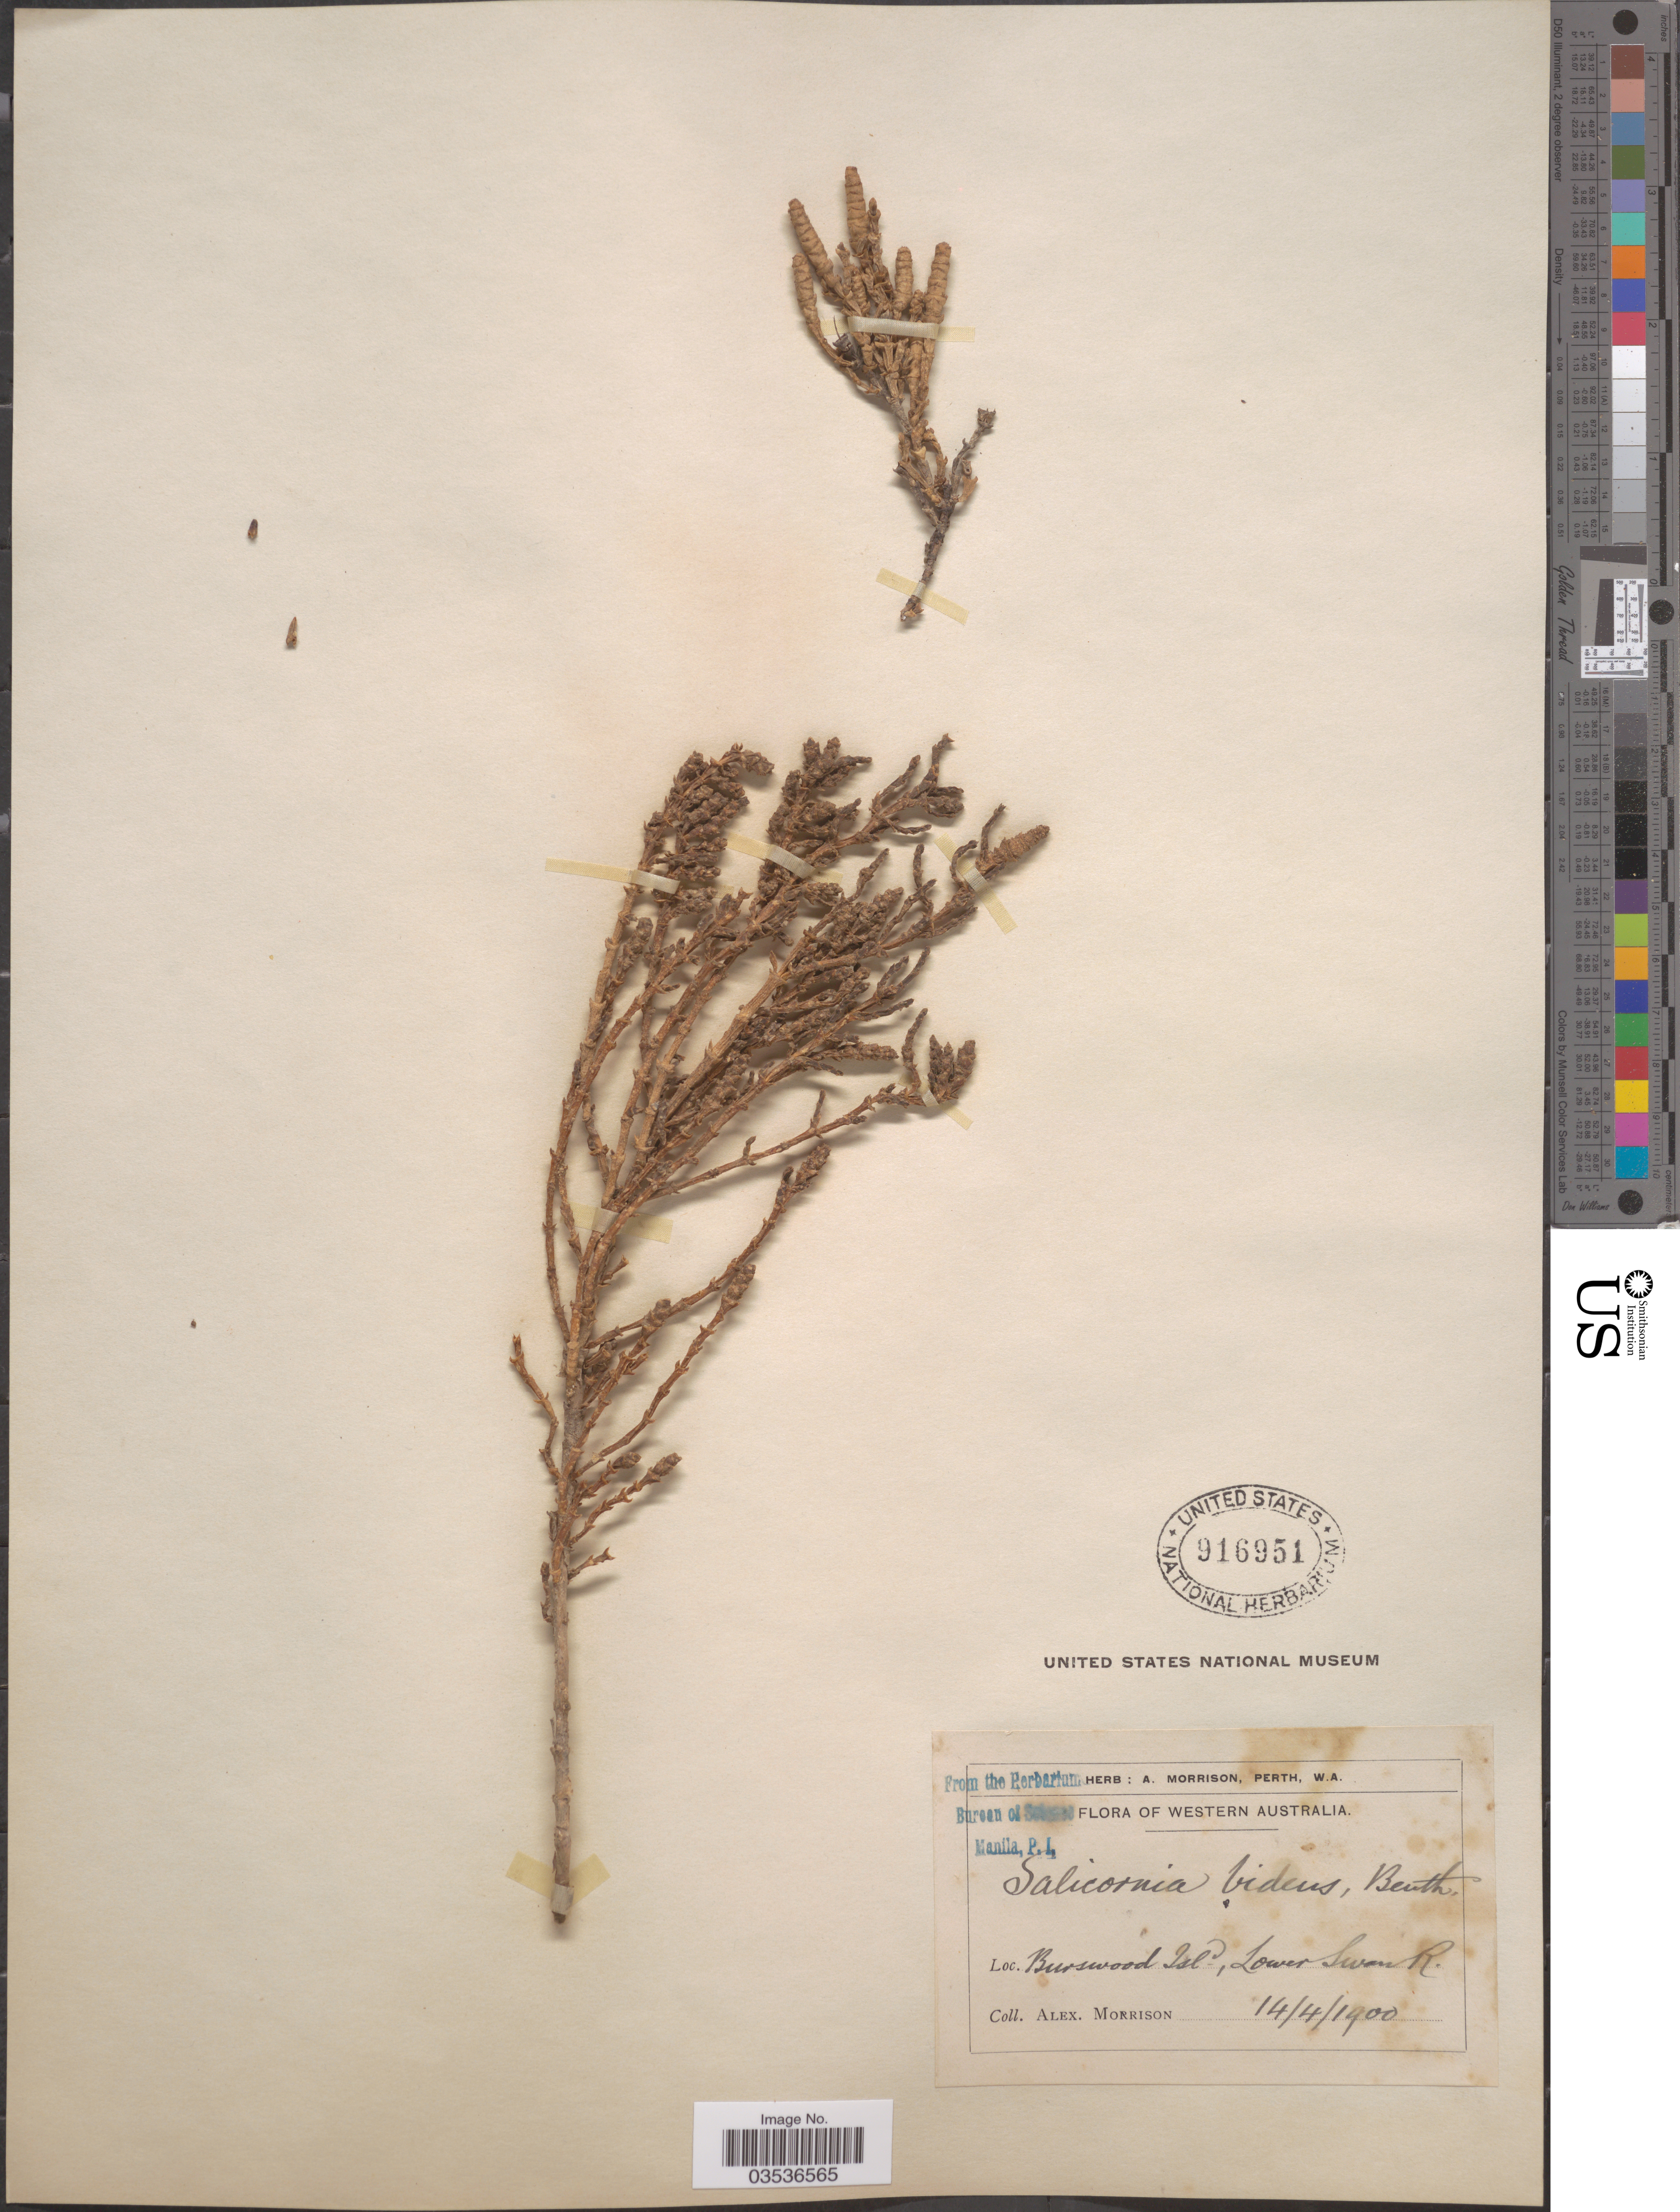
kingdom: Plantae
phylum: Tracheophyta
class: Magnoliopsida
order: Caryophyllales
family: Amaranthaceae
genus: Tecticornia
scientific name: Tecticornia indica subsp. bidens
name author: (Nees) K.A. Sheph. & Paul G. Wilson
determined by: Mallinson, David James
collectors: A. Morrison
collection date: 1900-04-14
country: Australia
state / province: Western Australia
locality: Burswood Isld, Lower Swan R.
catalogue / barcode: US 916951